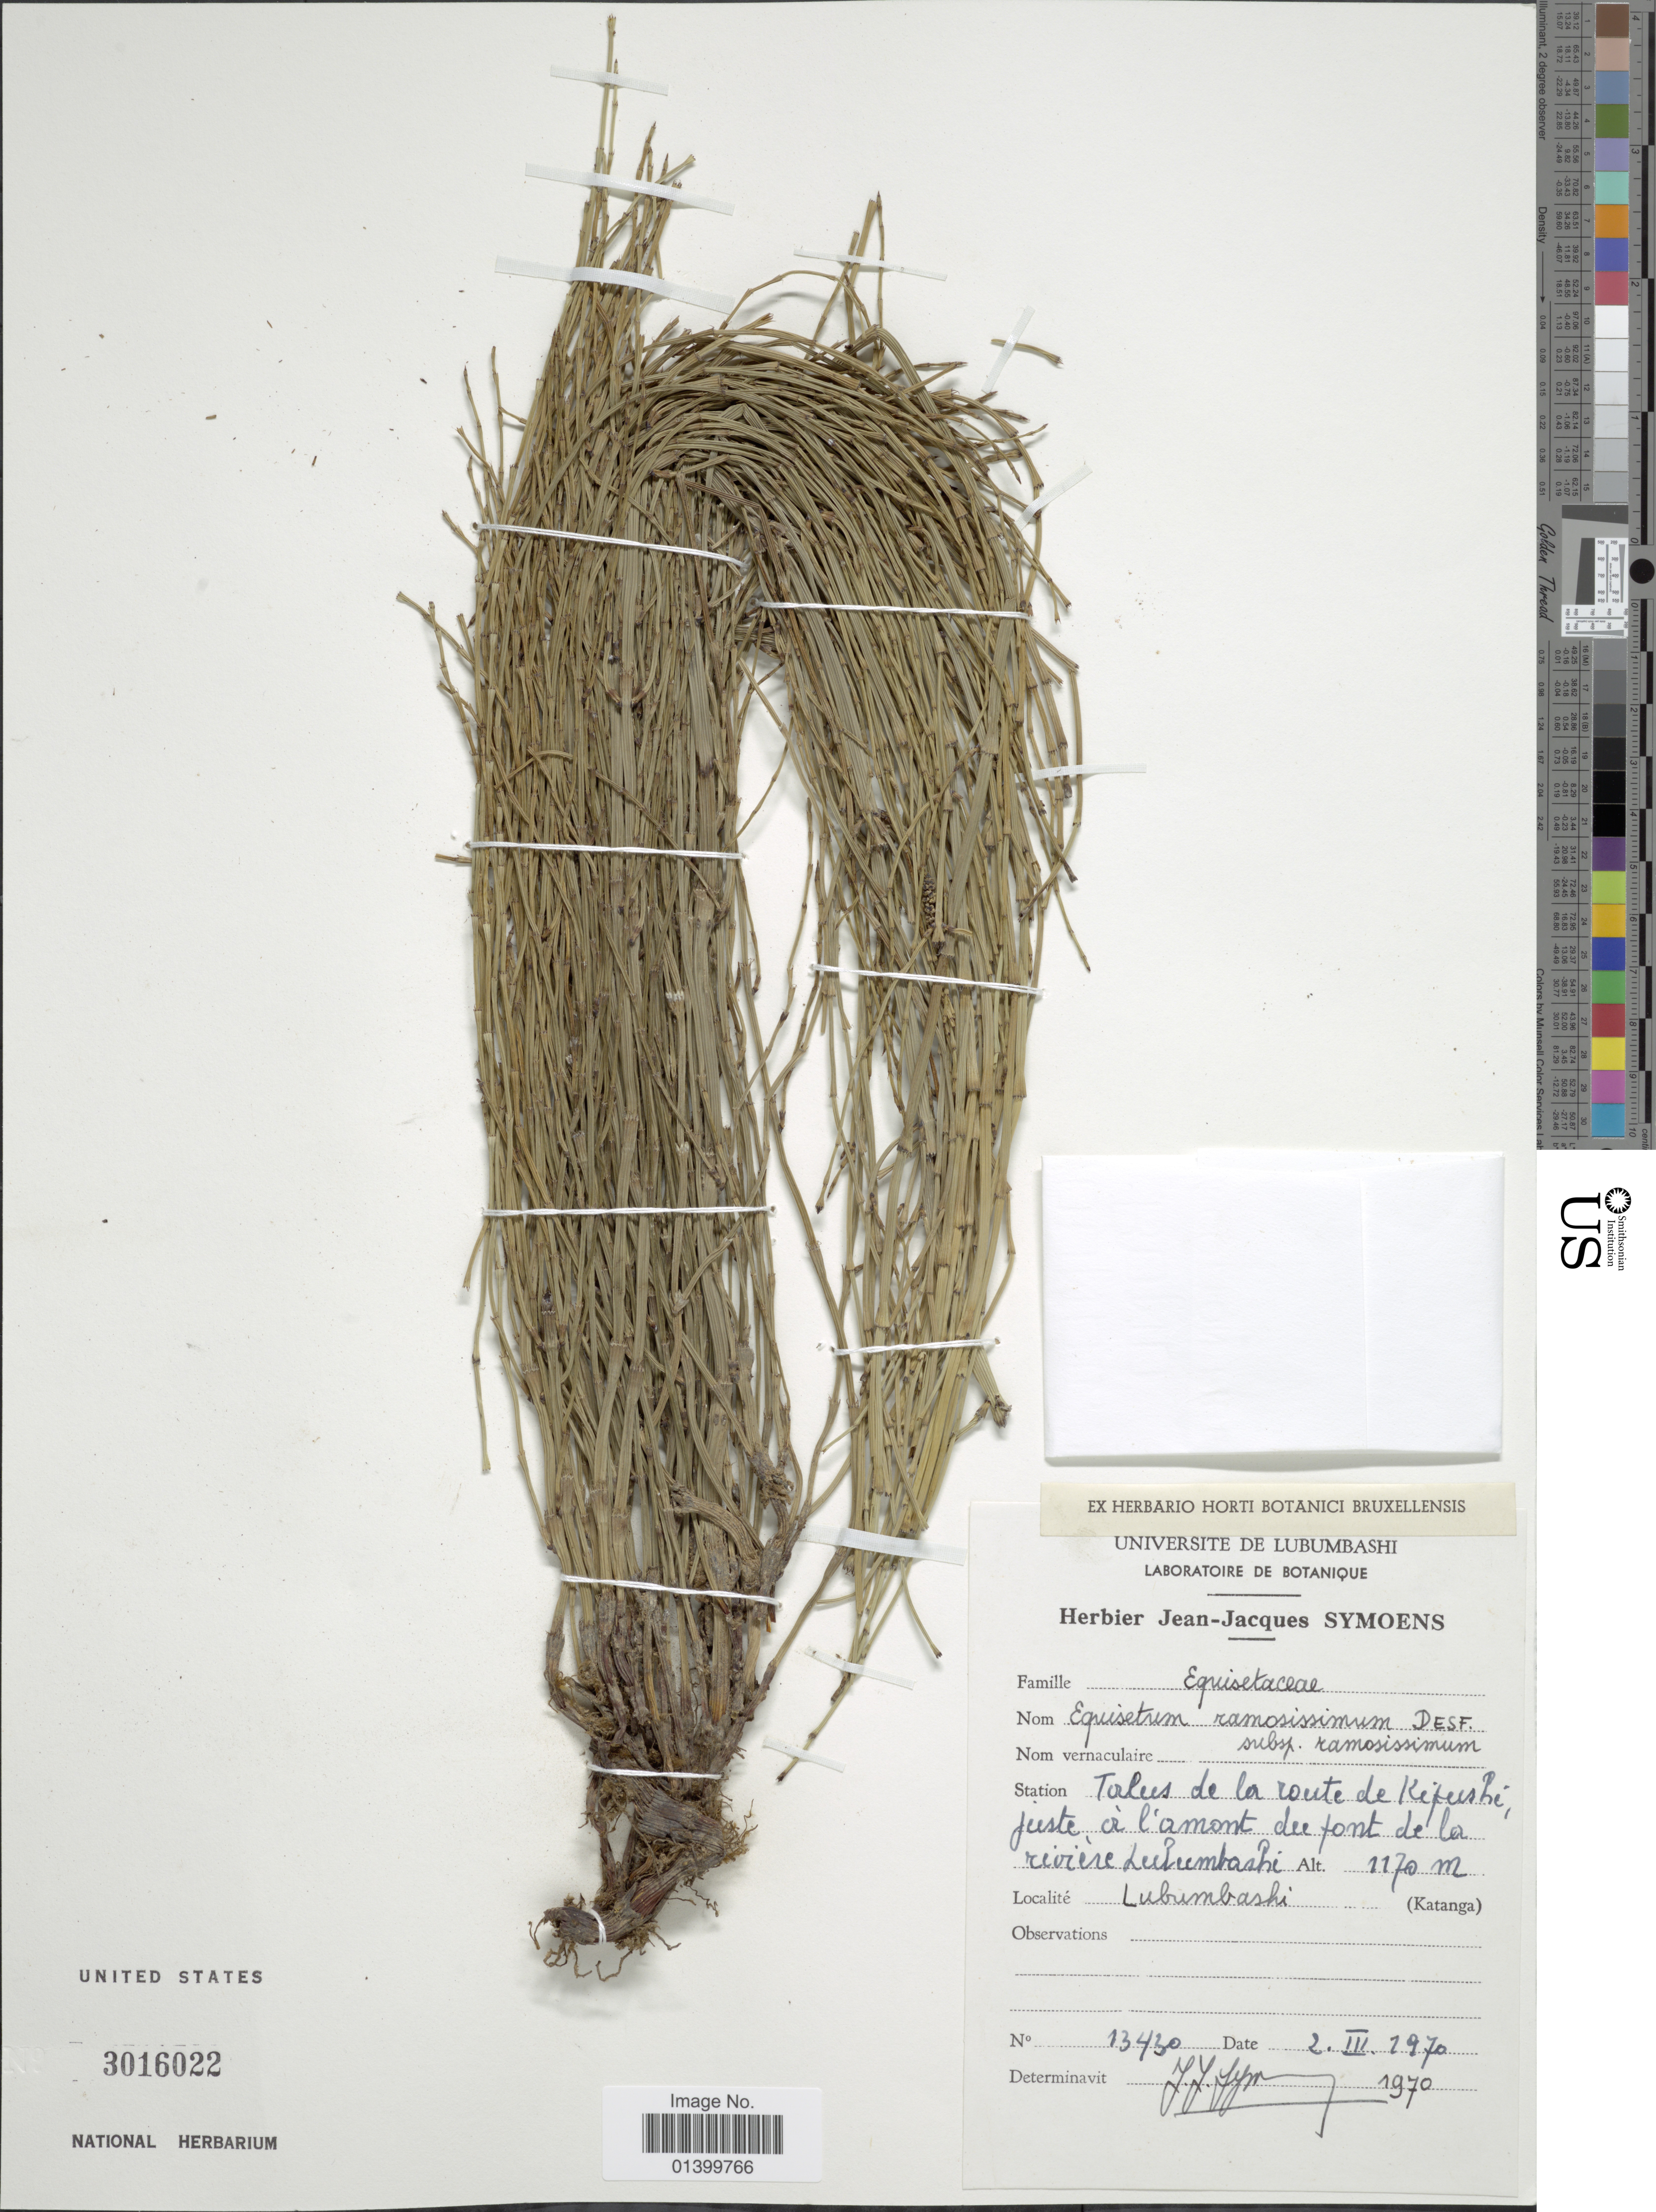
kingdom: Plantae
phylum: Tracheophyta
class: Polypodiopsida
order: Equisetales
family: Equisetaceae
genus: Equisetum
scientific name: Equisetum ramosissimum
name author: Desf.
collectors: ex herb. Jean-Jacques Symoens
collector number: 13430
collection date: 1970-03-02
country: Congo, Democratic Republic of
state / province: Haut-Katanga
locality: Talus de la route de Kipushi, juste à l'amont du font de la rivière Lubumbashi, Lubumbashi.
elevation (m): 1170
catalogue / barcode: US 3016022